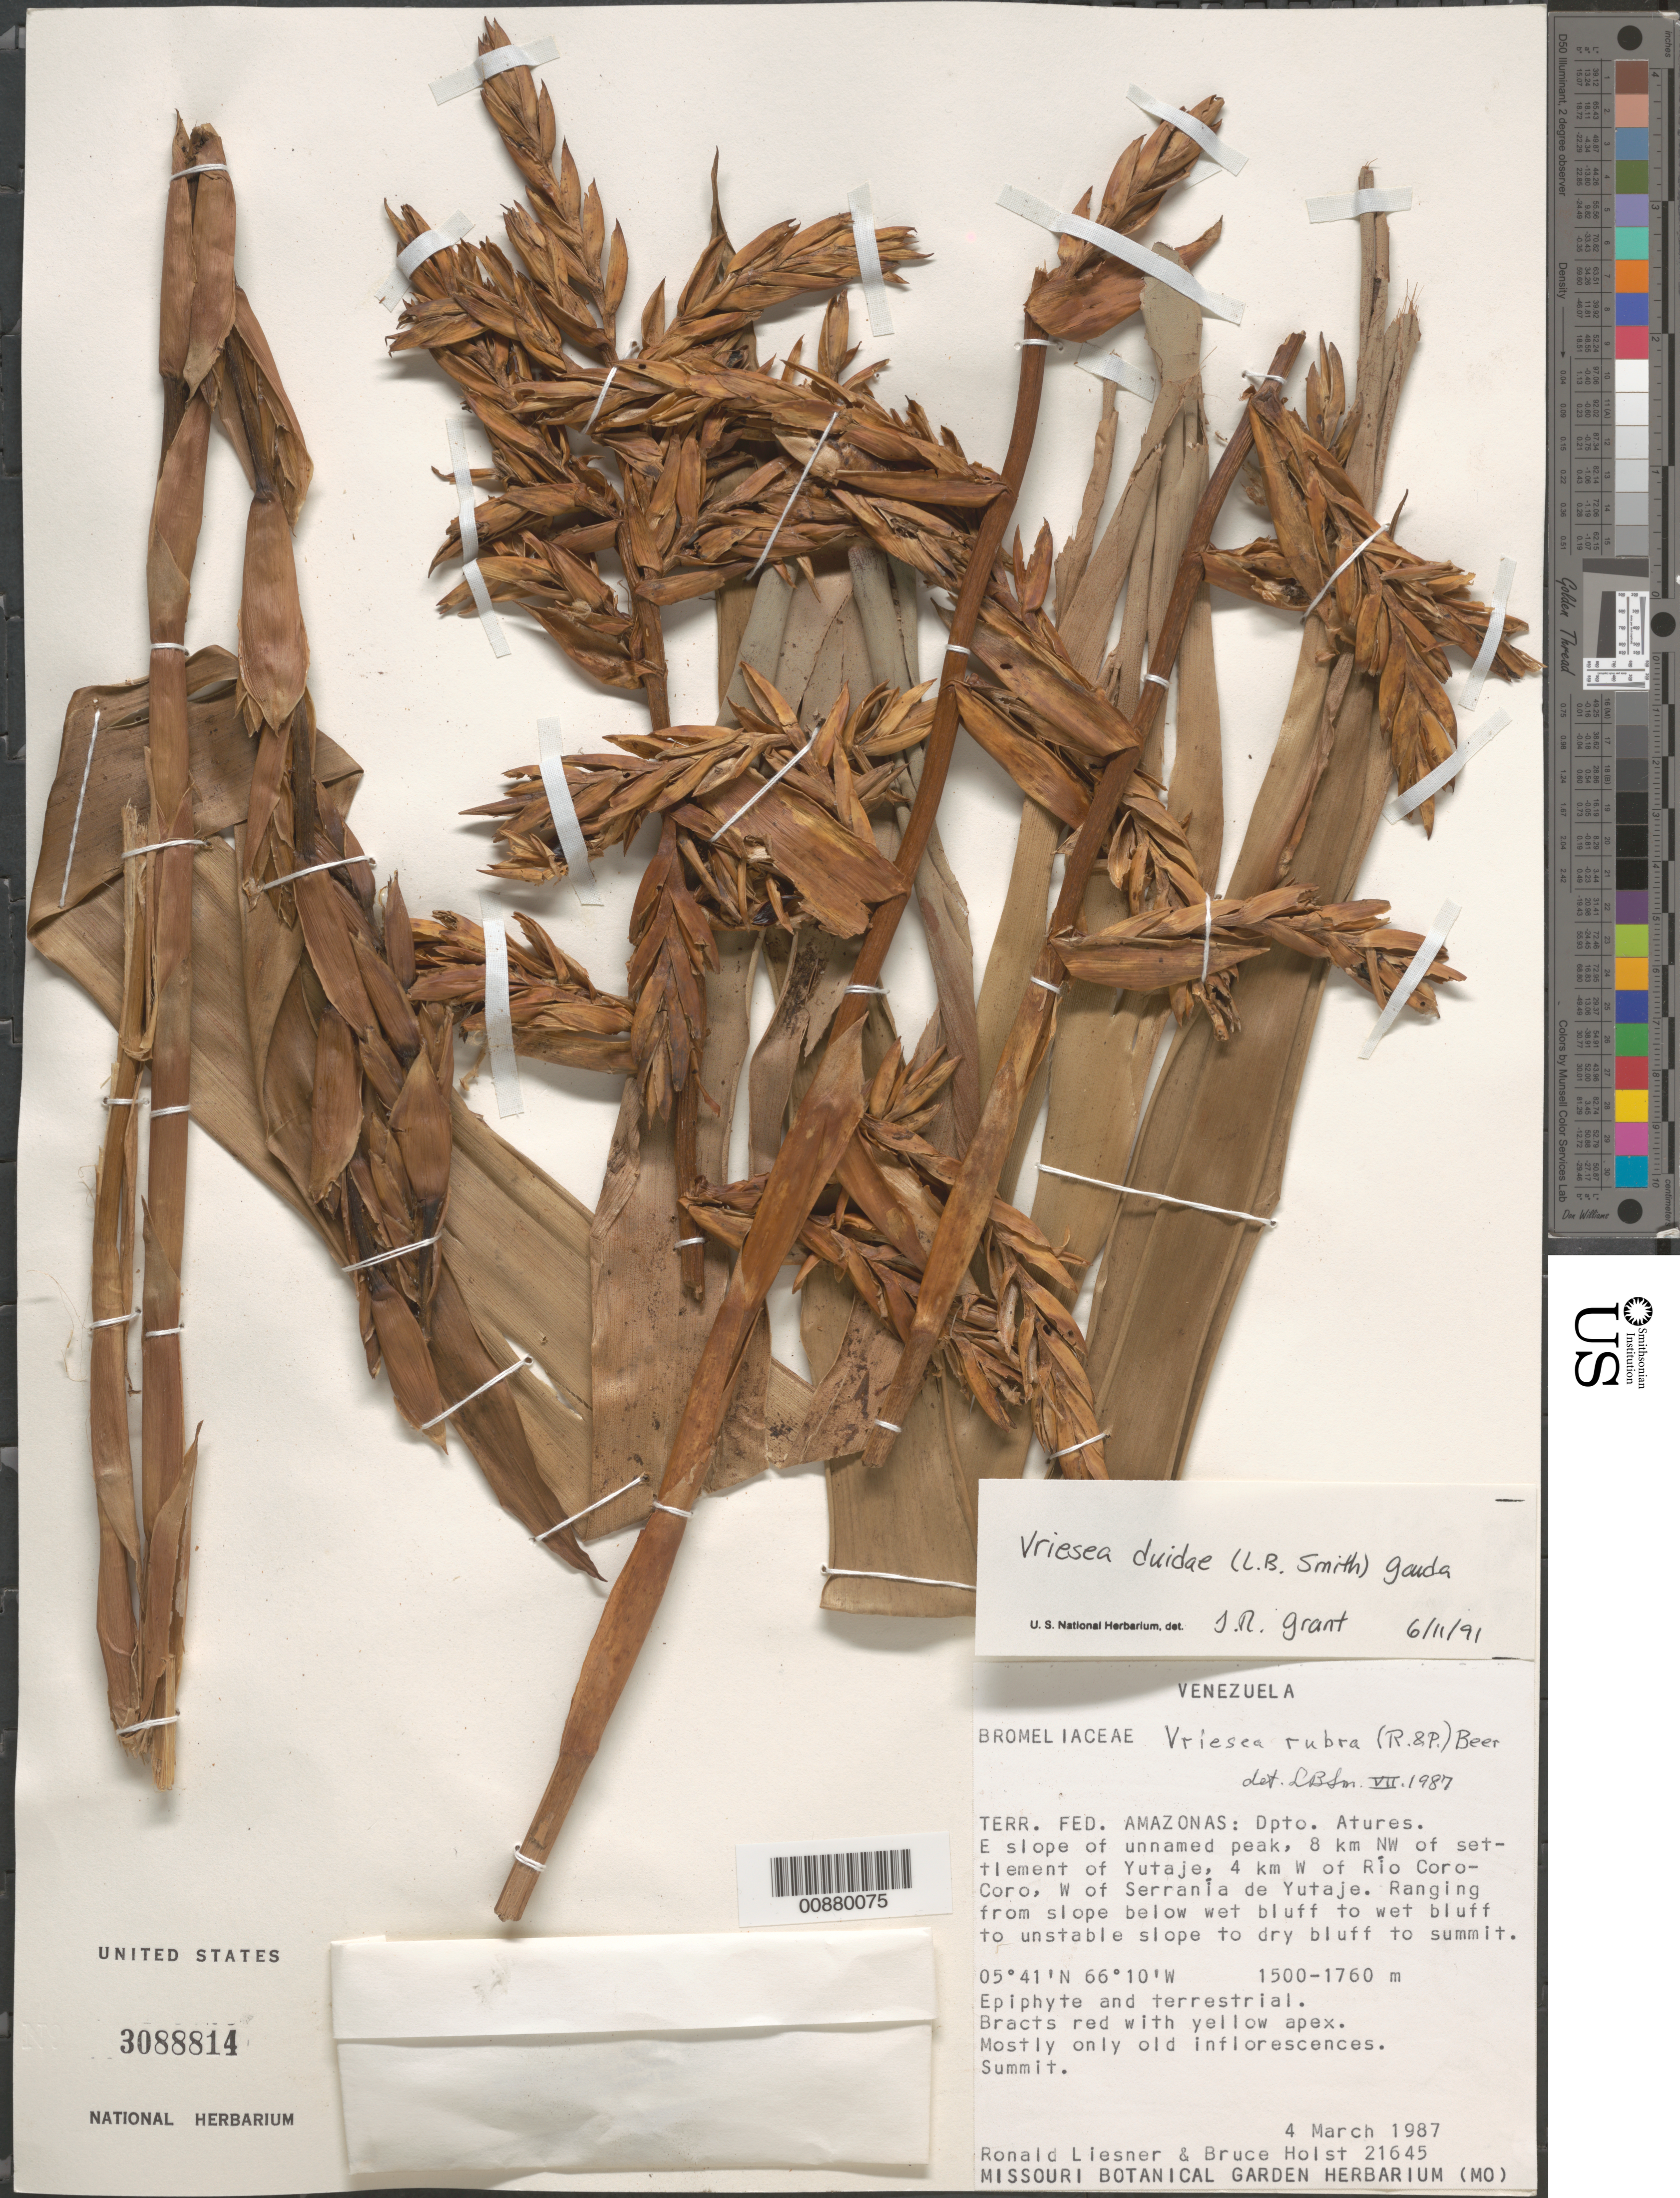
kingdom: Plantae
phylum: Tracheophyta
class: Liliopsida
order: Poales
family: Bromeliaceae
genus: Vriesea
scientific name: Vriesea duidae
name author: (L.B. Sm.) Gouda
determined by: Grant, J. R., (SWITZERLAND)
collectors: R. L. Liesner & B. Holst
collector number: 21645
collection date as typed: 4-Mar-87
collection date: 1987-03-04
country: Venezuela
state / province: Amazonas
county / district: Atures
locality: Yutajé settlement, 8 km NW of; 4 km W of Río Coro-Coro, W of Serrania de Yutajé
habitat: Summit; ranging from slope below wet bluff to wet bluff to unstable slope to dry bluff to summit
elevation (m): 1500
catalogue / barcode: US 3088814